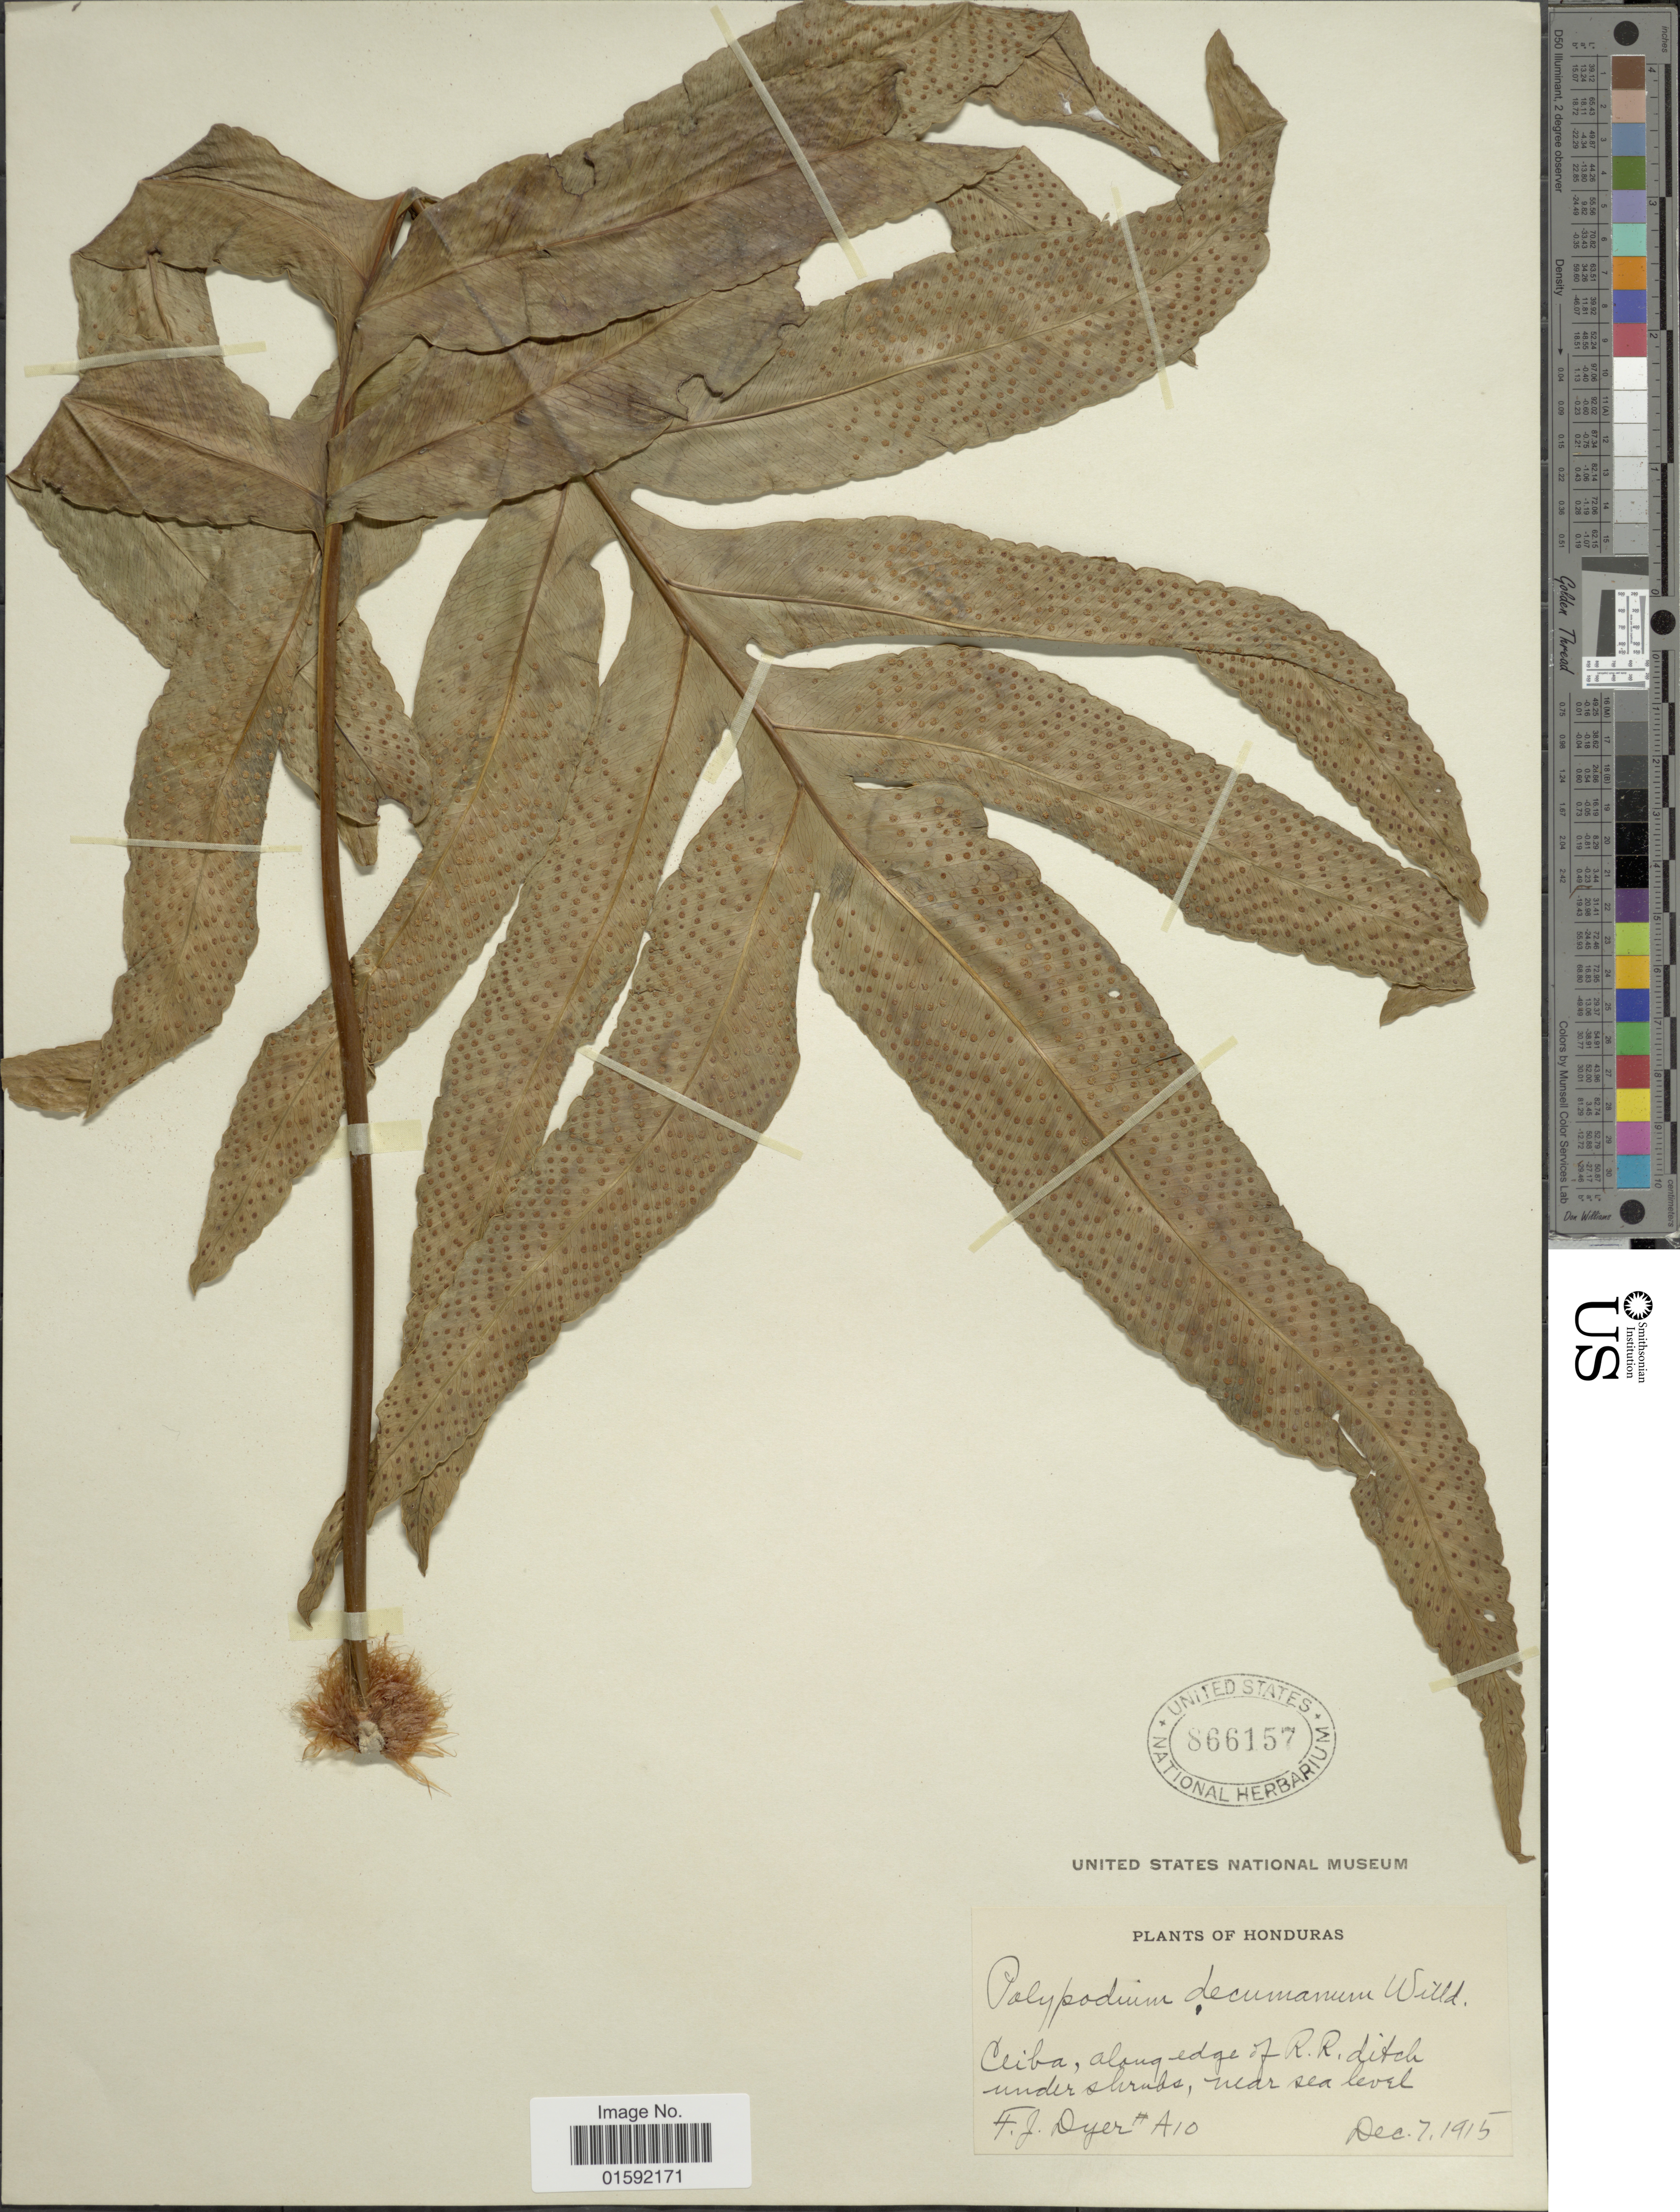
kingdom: Plantae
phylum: Tracheophyta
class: Polypodiopsida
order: Polypodiales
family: Polypodiaceae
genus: Phlebodium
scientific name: Phlebodium decumanum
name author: (Willd.) J. Sm.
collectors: F. J. Dyer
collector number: A10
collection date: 1915-12-07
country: Honduras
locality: Ceiba, along edge of R.R. Ditch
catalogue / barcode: US 866157